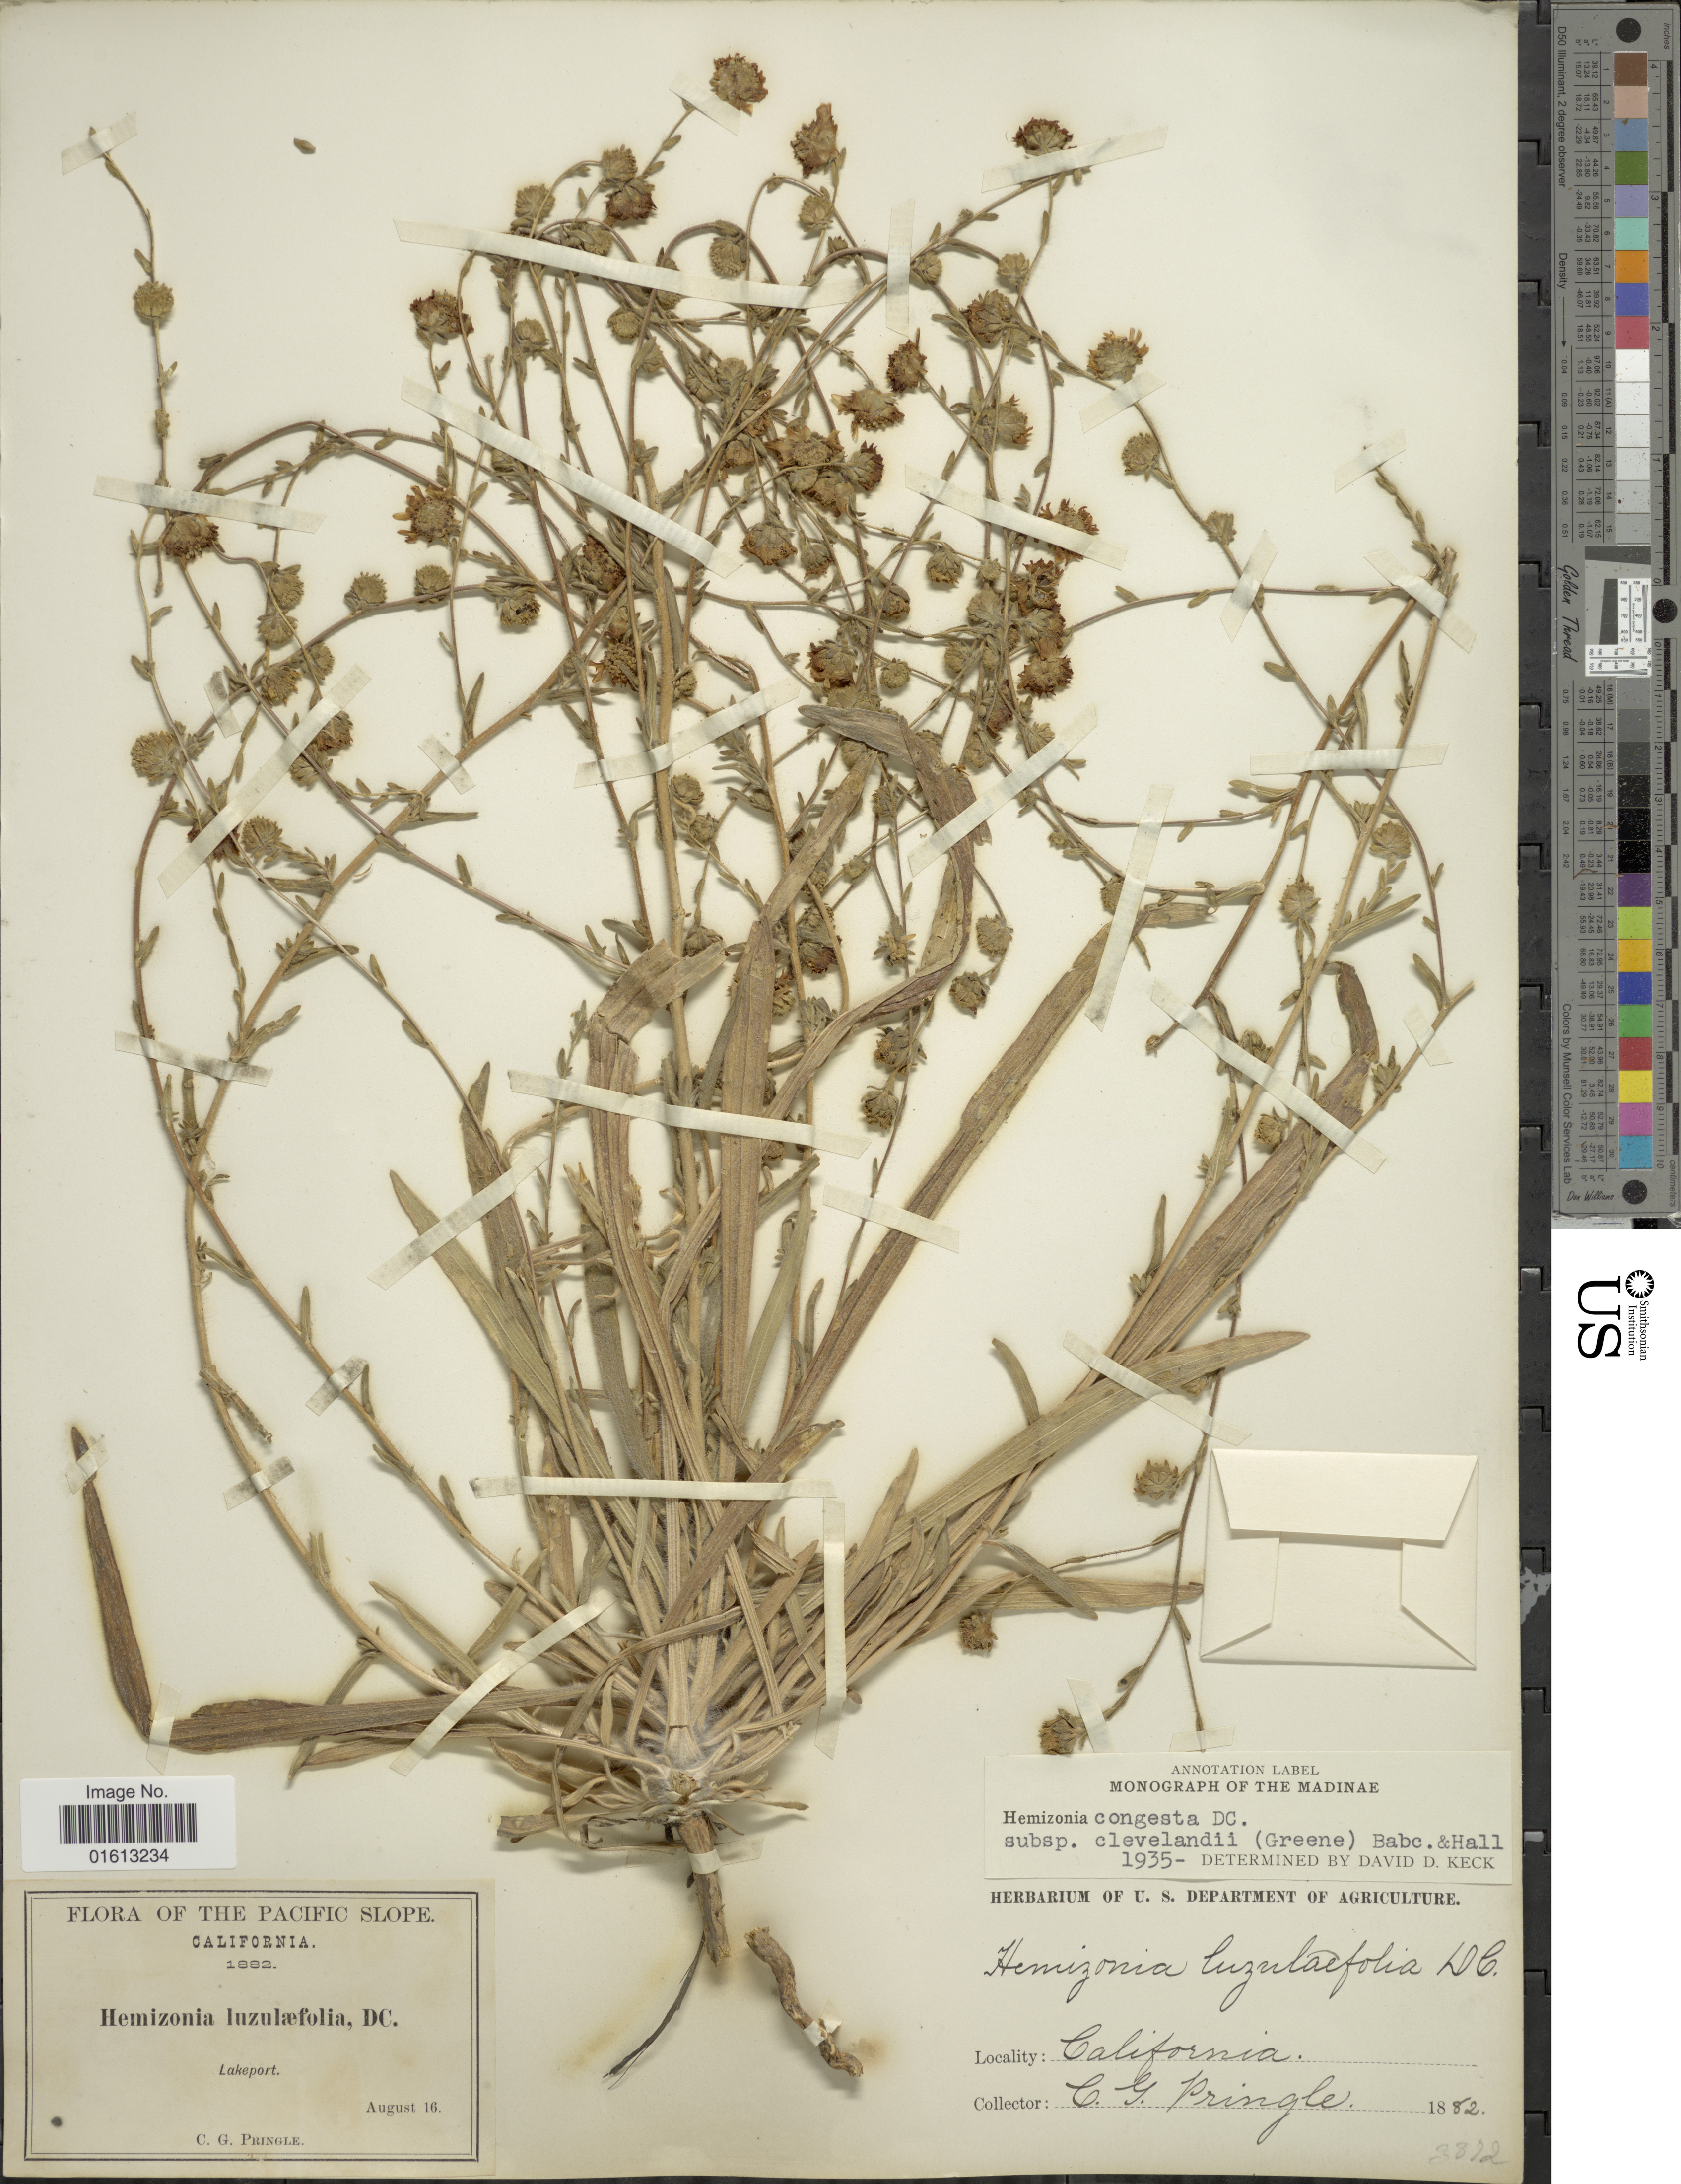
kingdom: Plantae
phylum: Tracheophyta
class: Magnoliopsida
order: Asterales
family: Asteraceae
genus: Hemizonia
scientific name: Hemizonia congesta subsp. clevelandii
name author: (Greene) Babc. & H.M. Hall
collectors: C. G. Pringle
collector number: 3872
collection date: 1882-08-16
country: United States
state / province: California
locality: Lakeport